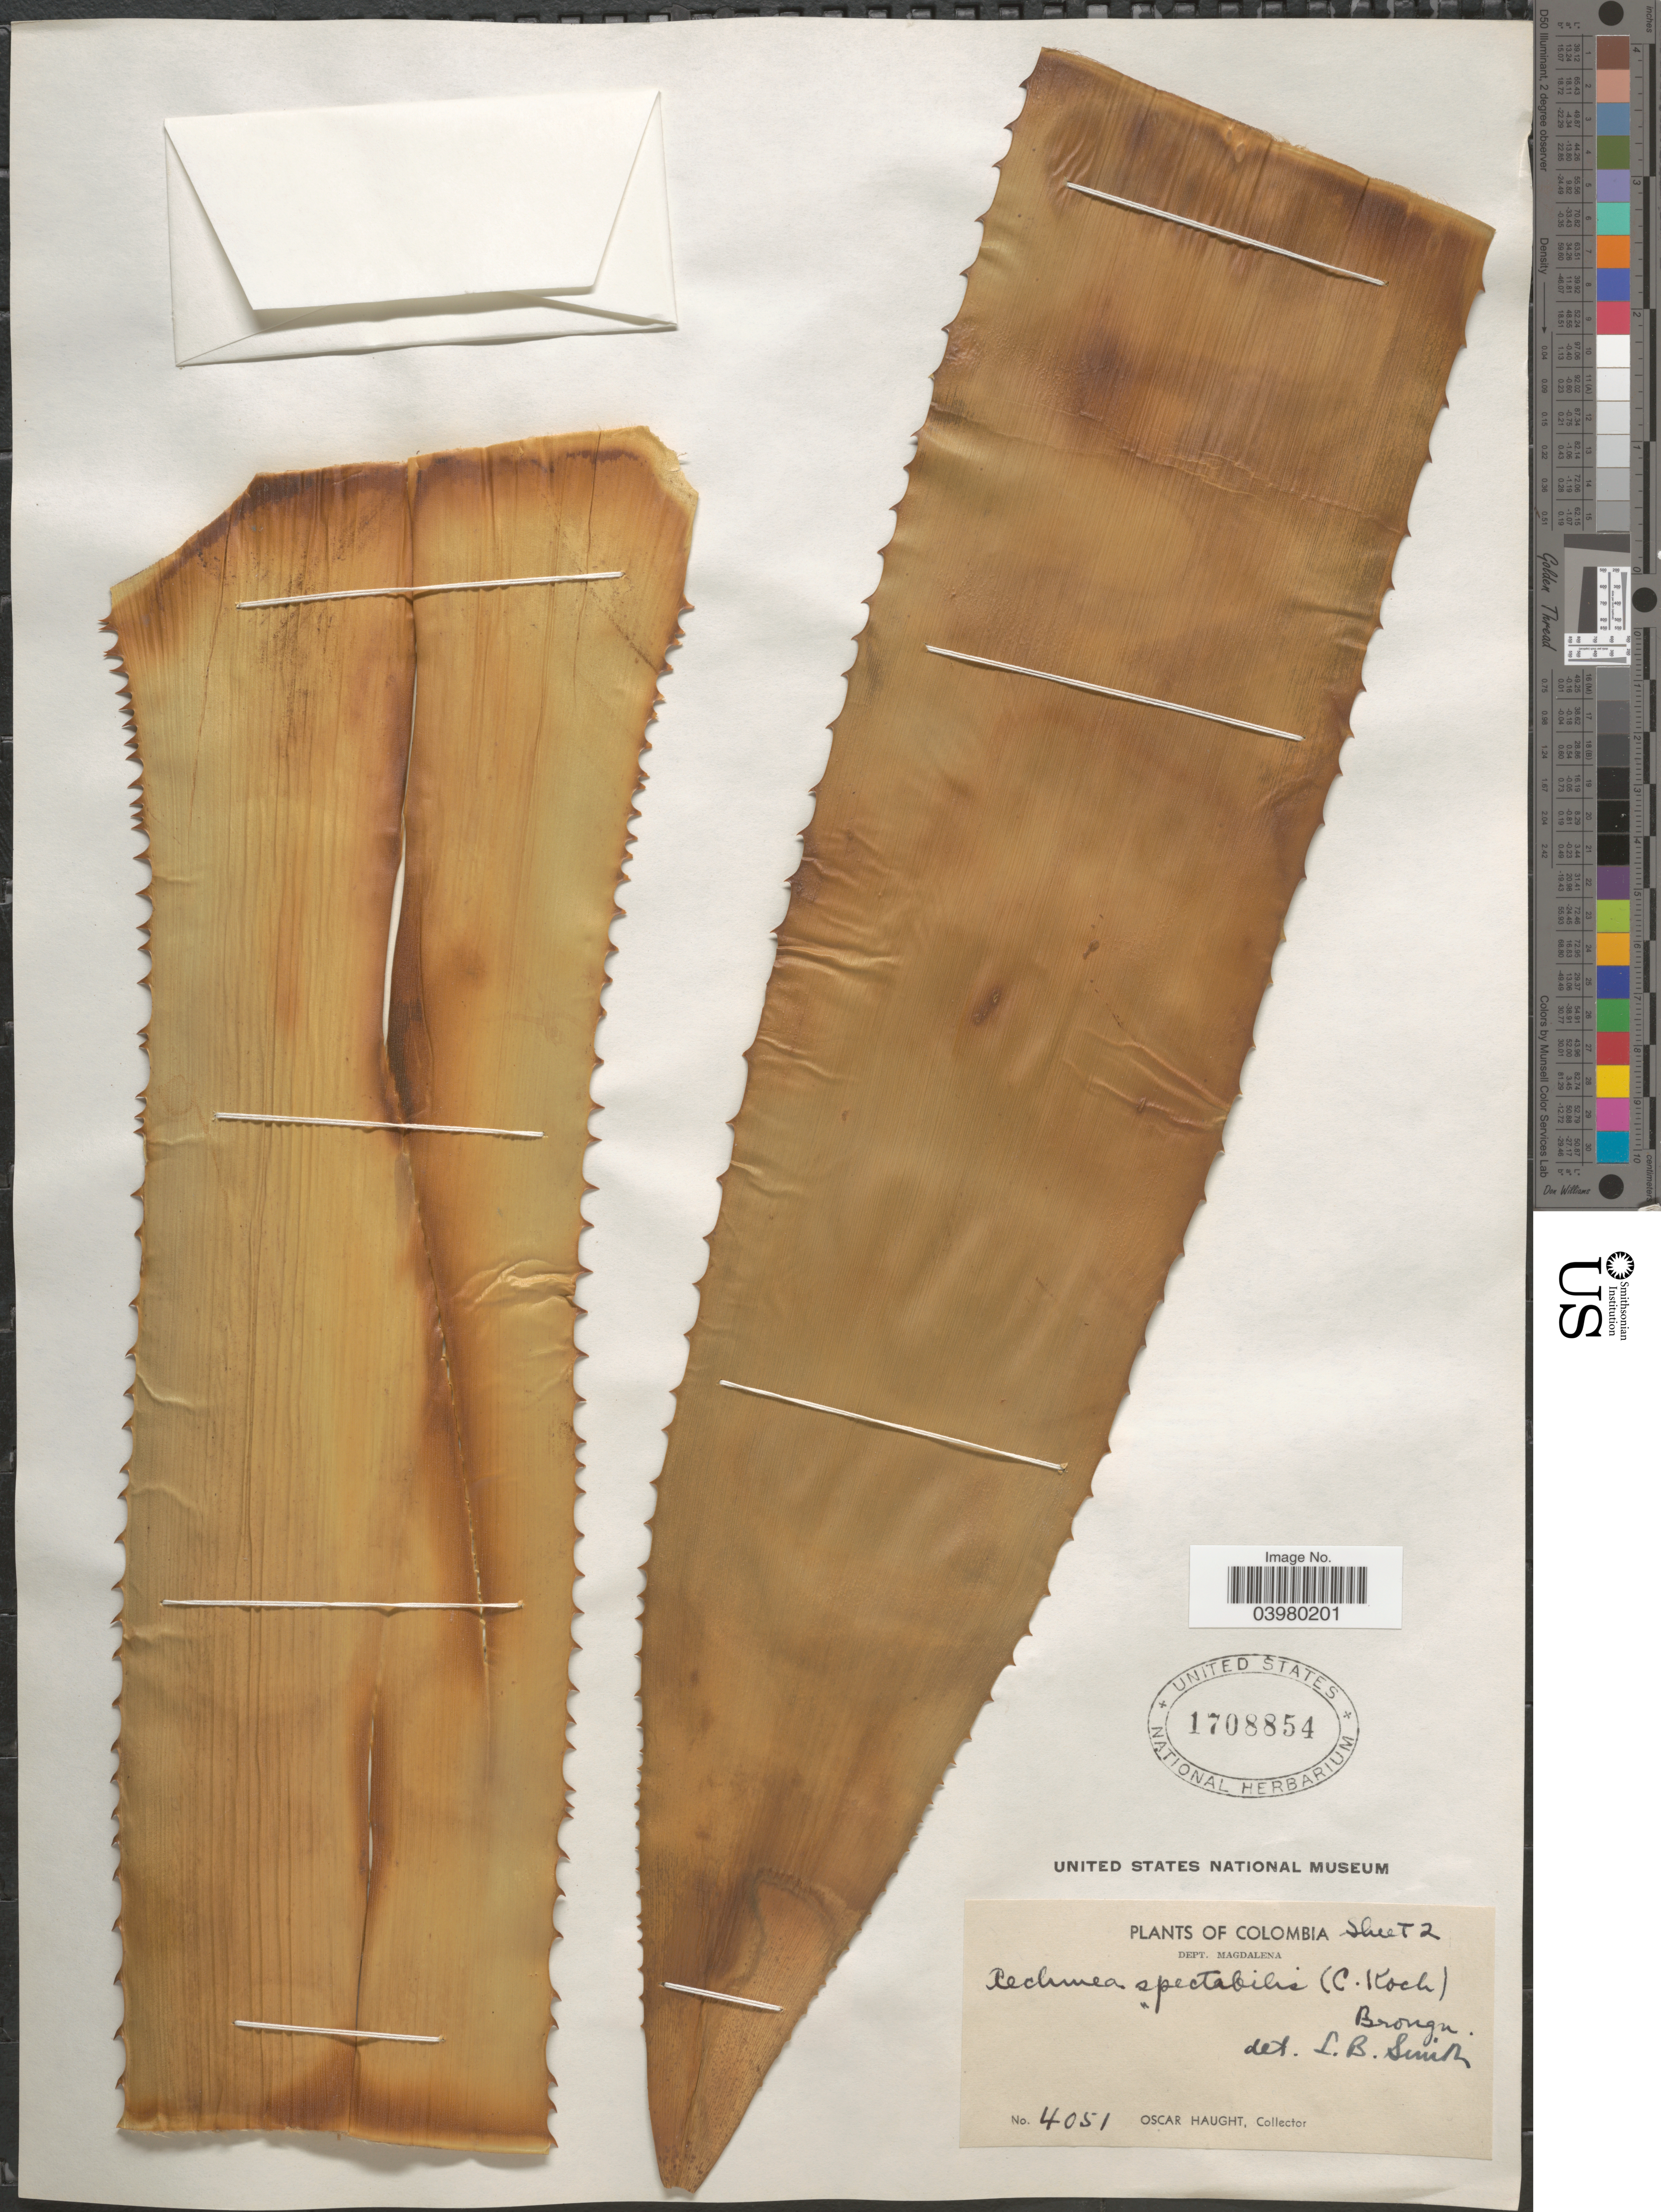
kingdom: Plantae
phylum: Tracheophyta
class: Liliopsida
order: Poales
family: Bromeliaceae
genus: Aechmea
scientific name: Aechmea spectabilis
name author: Brongn. ex Houllet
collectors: O. L. Haught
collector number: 4051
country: Colombia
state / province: Magdalena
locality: Dept. Magdalena.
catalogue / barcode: US 1708854